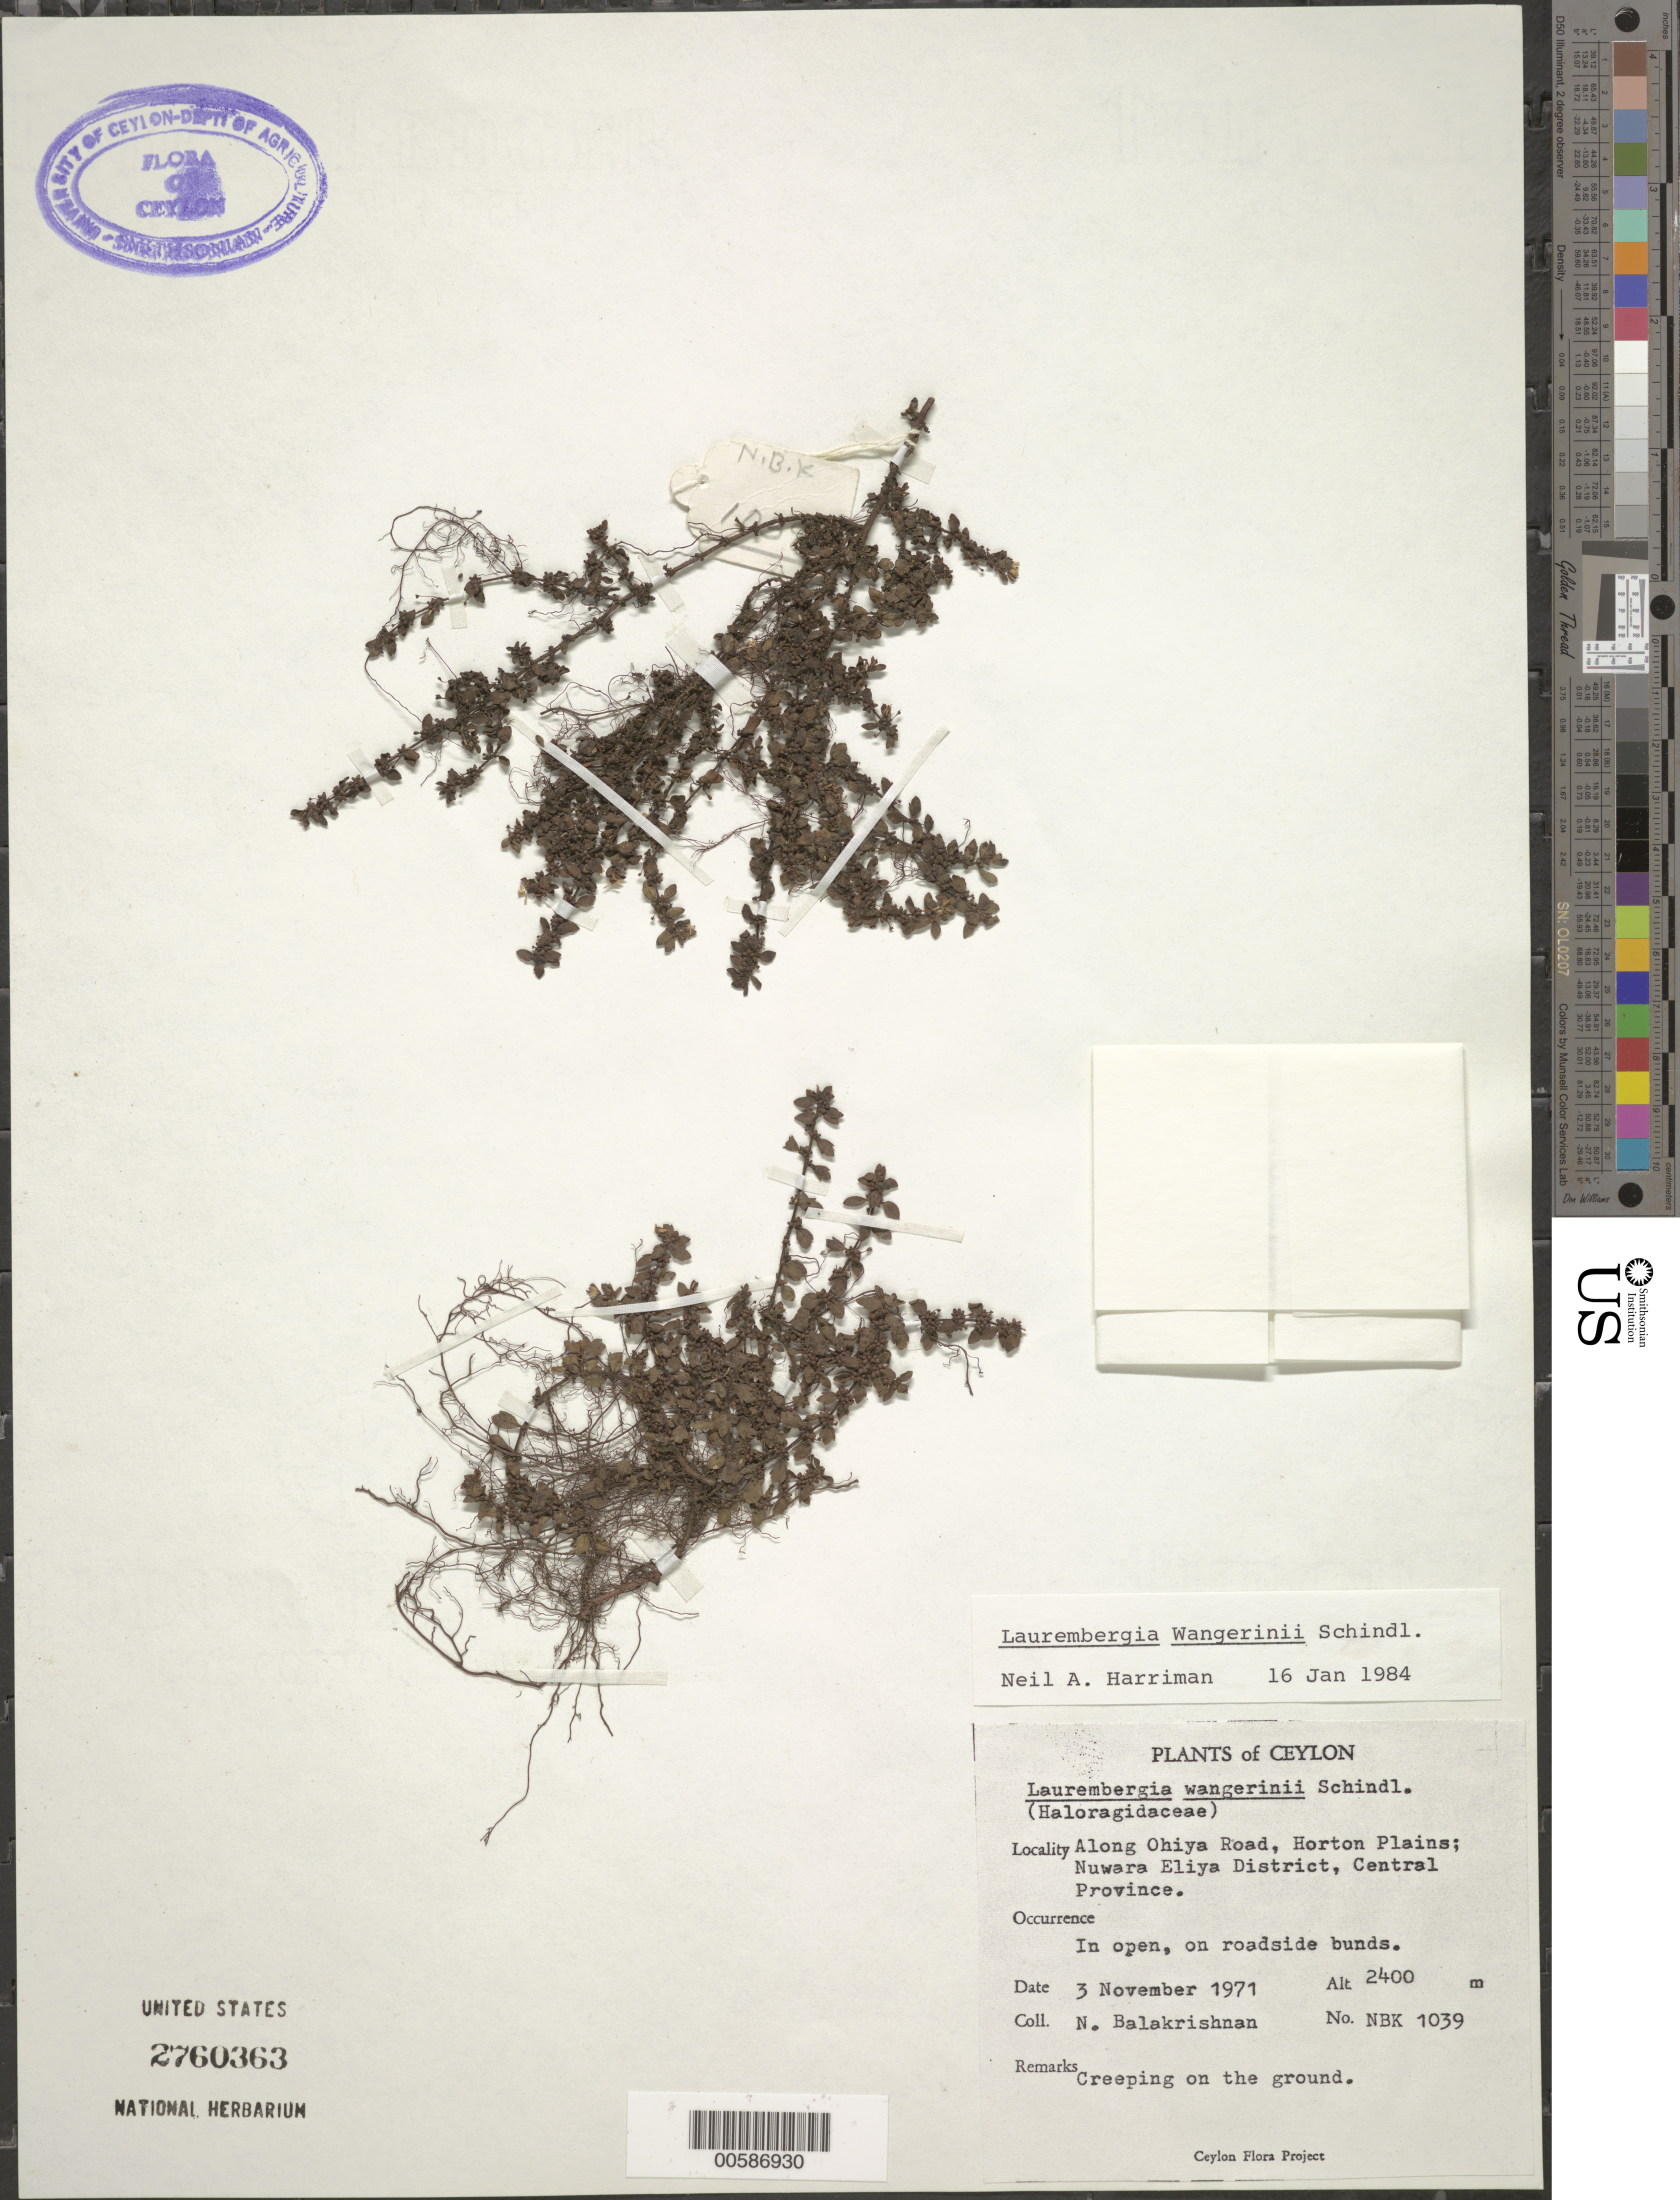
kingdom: Plantae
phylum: Tracheophyta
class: Magnoliopsida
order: Saxifragales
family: Haloragaceae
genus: Laurembergia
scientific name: Laurembergia wangerinii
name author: Schindl.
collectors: N. Balakrishnan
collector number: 1039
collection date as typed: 03 Nov 1971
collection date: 1971-11-03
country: Sri Lanka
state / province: Central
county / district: Nuwara Eliya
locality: Along Ohiya Road, Horton Plains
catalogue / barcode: US 2760363